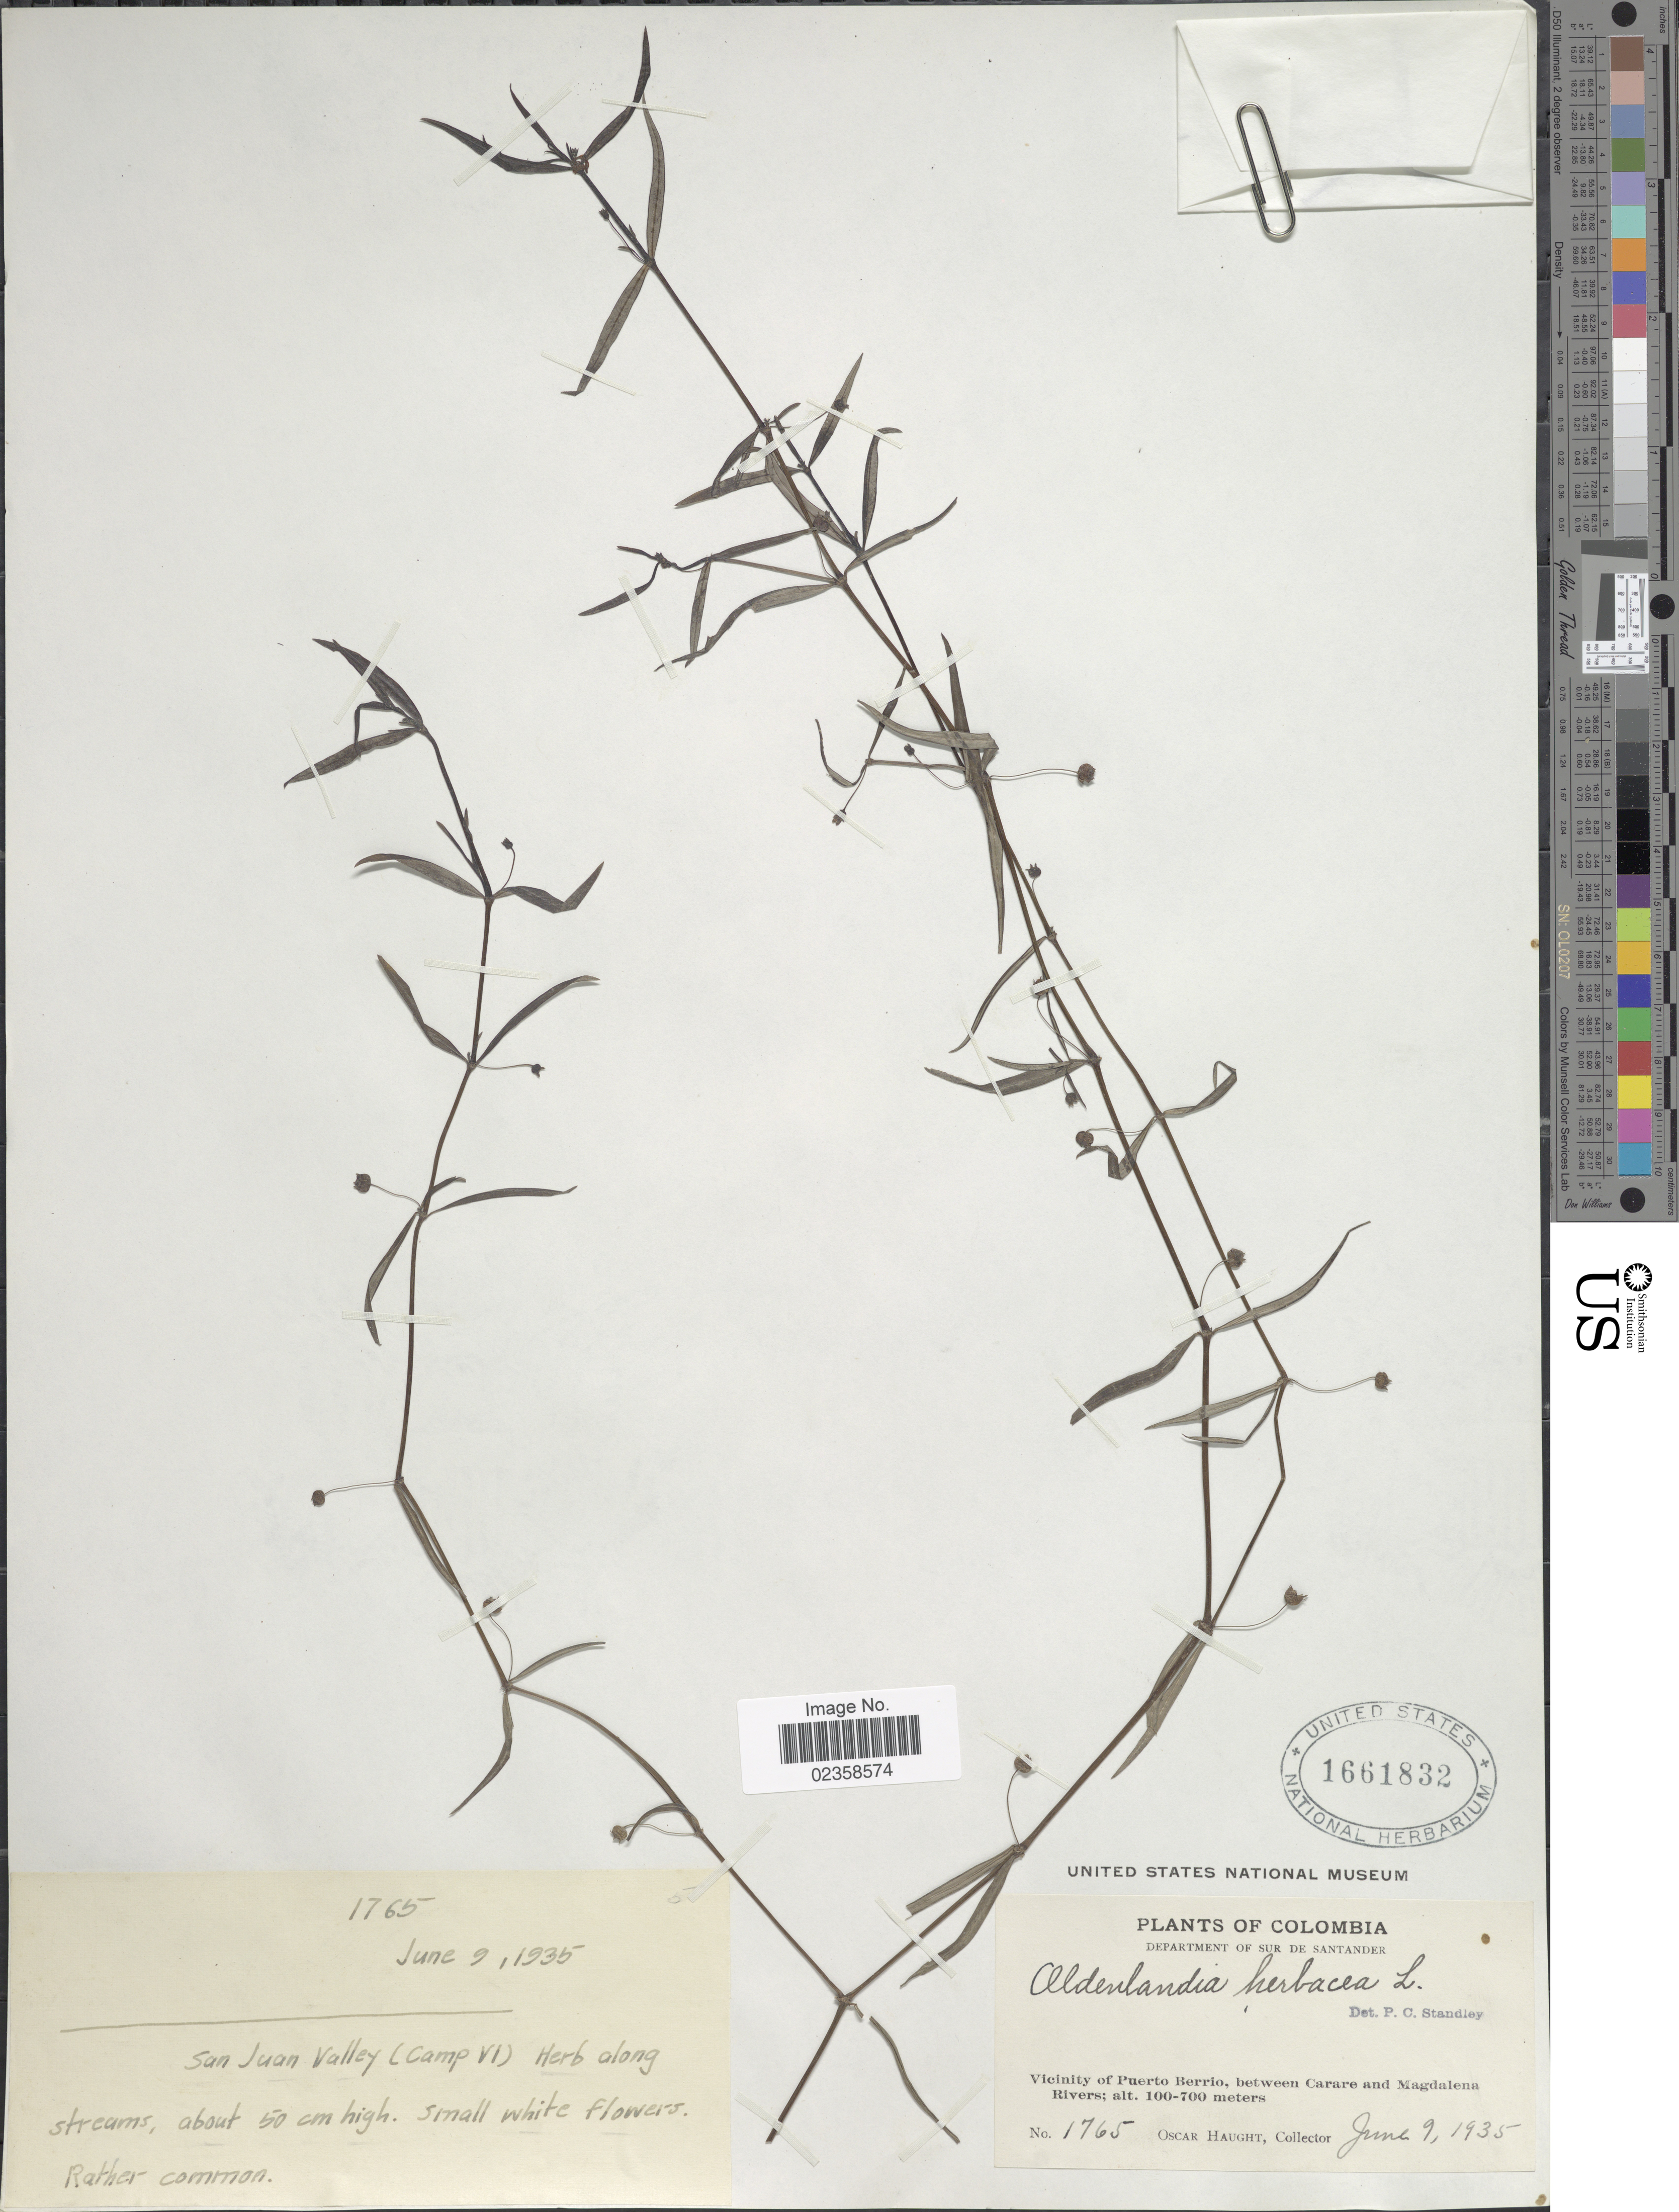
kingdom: Plantae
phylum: Tracheophyta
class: Magnoliopsida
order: Gentianales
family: Rubiaceae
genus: Oldenlandia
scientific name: Oldenlandia herbacea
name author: (L.) Roxb.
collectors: O. L. Haught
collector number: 1765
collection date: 1935-06-09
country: Colombia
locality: Department of Sur de Santander, Vicinity of Puerto Berrio, betwee Carare and Magdalena Rivers, San Juan Valley (Camp VI)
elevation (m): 100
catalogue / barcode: US 1661832